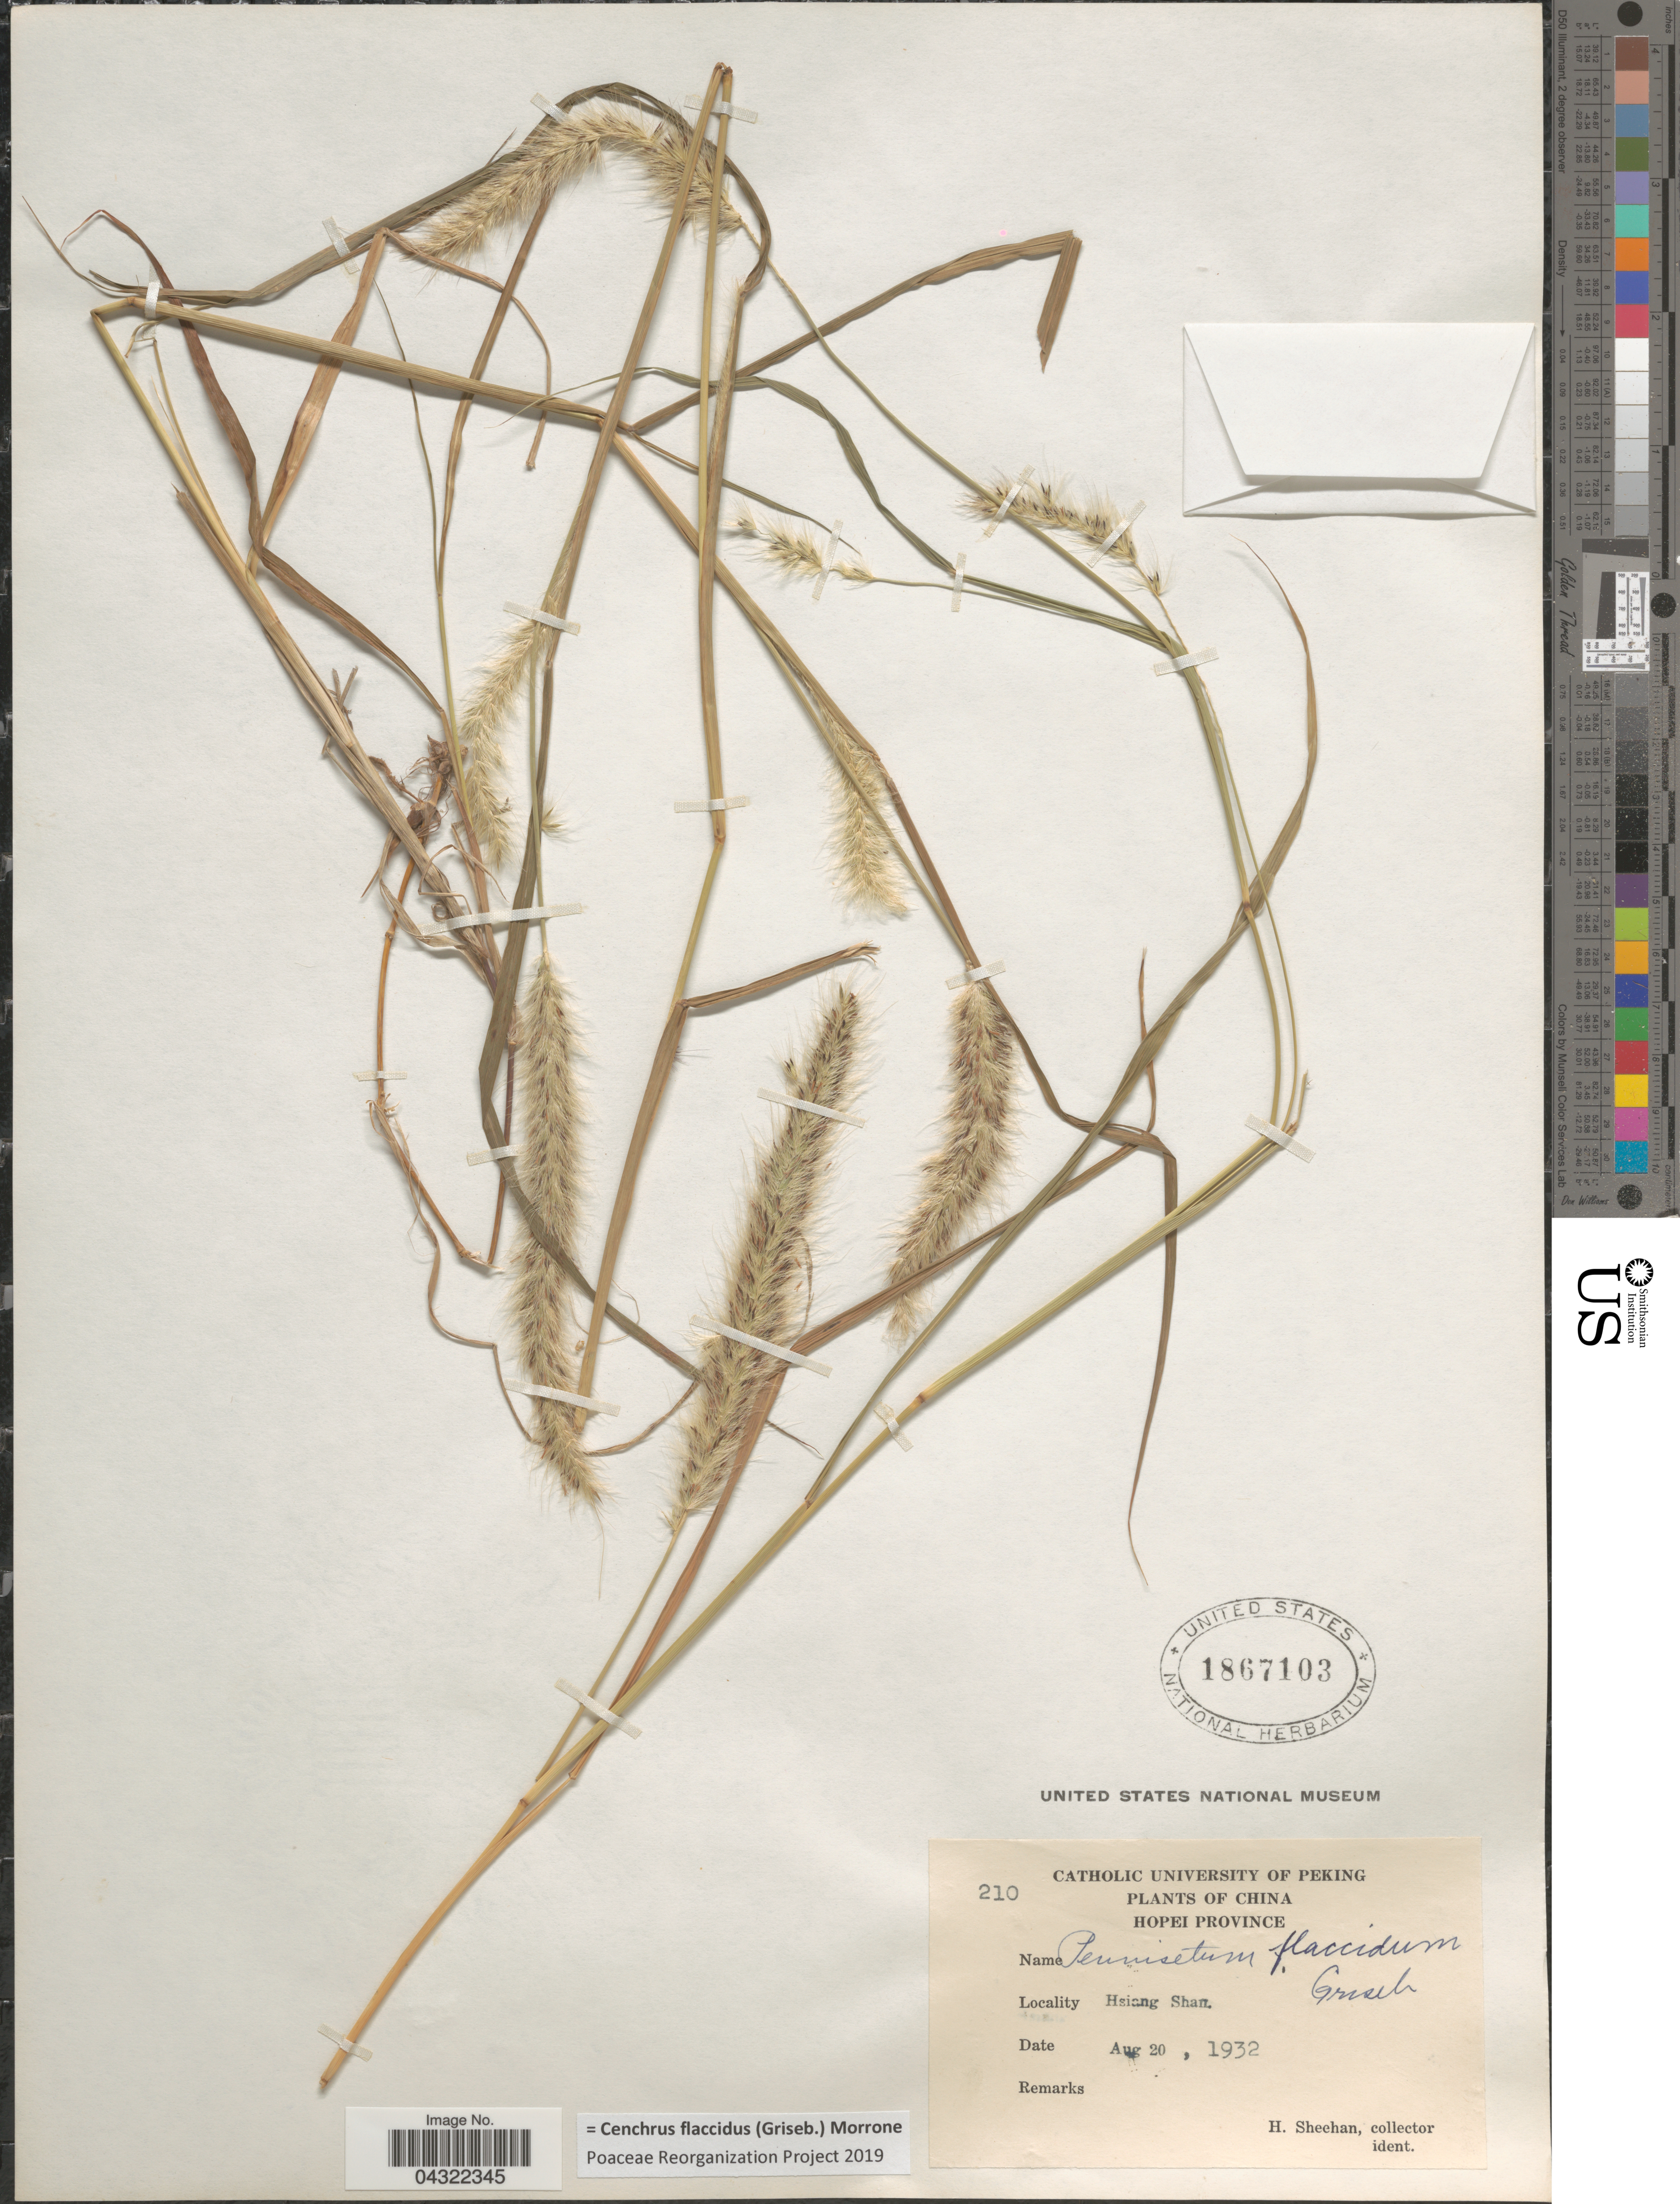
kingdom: Plantae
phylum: Tracheophyta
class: Liliopsida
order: Poales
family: Poaceae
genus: Cenchrus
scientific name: Cenchrus flaccidus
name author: (Griseb.) Morrone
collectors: H. Sheehan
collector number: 210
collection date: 1932-08-20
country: China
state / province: Hebei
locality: Hopei Province. Hsiang Shan.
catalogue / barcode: US 1867103